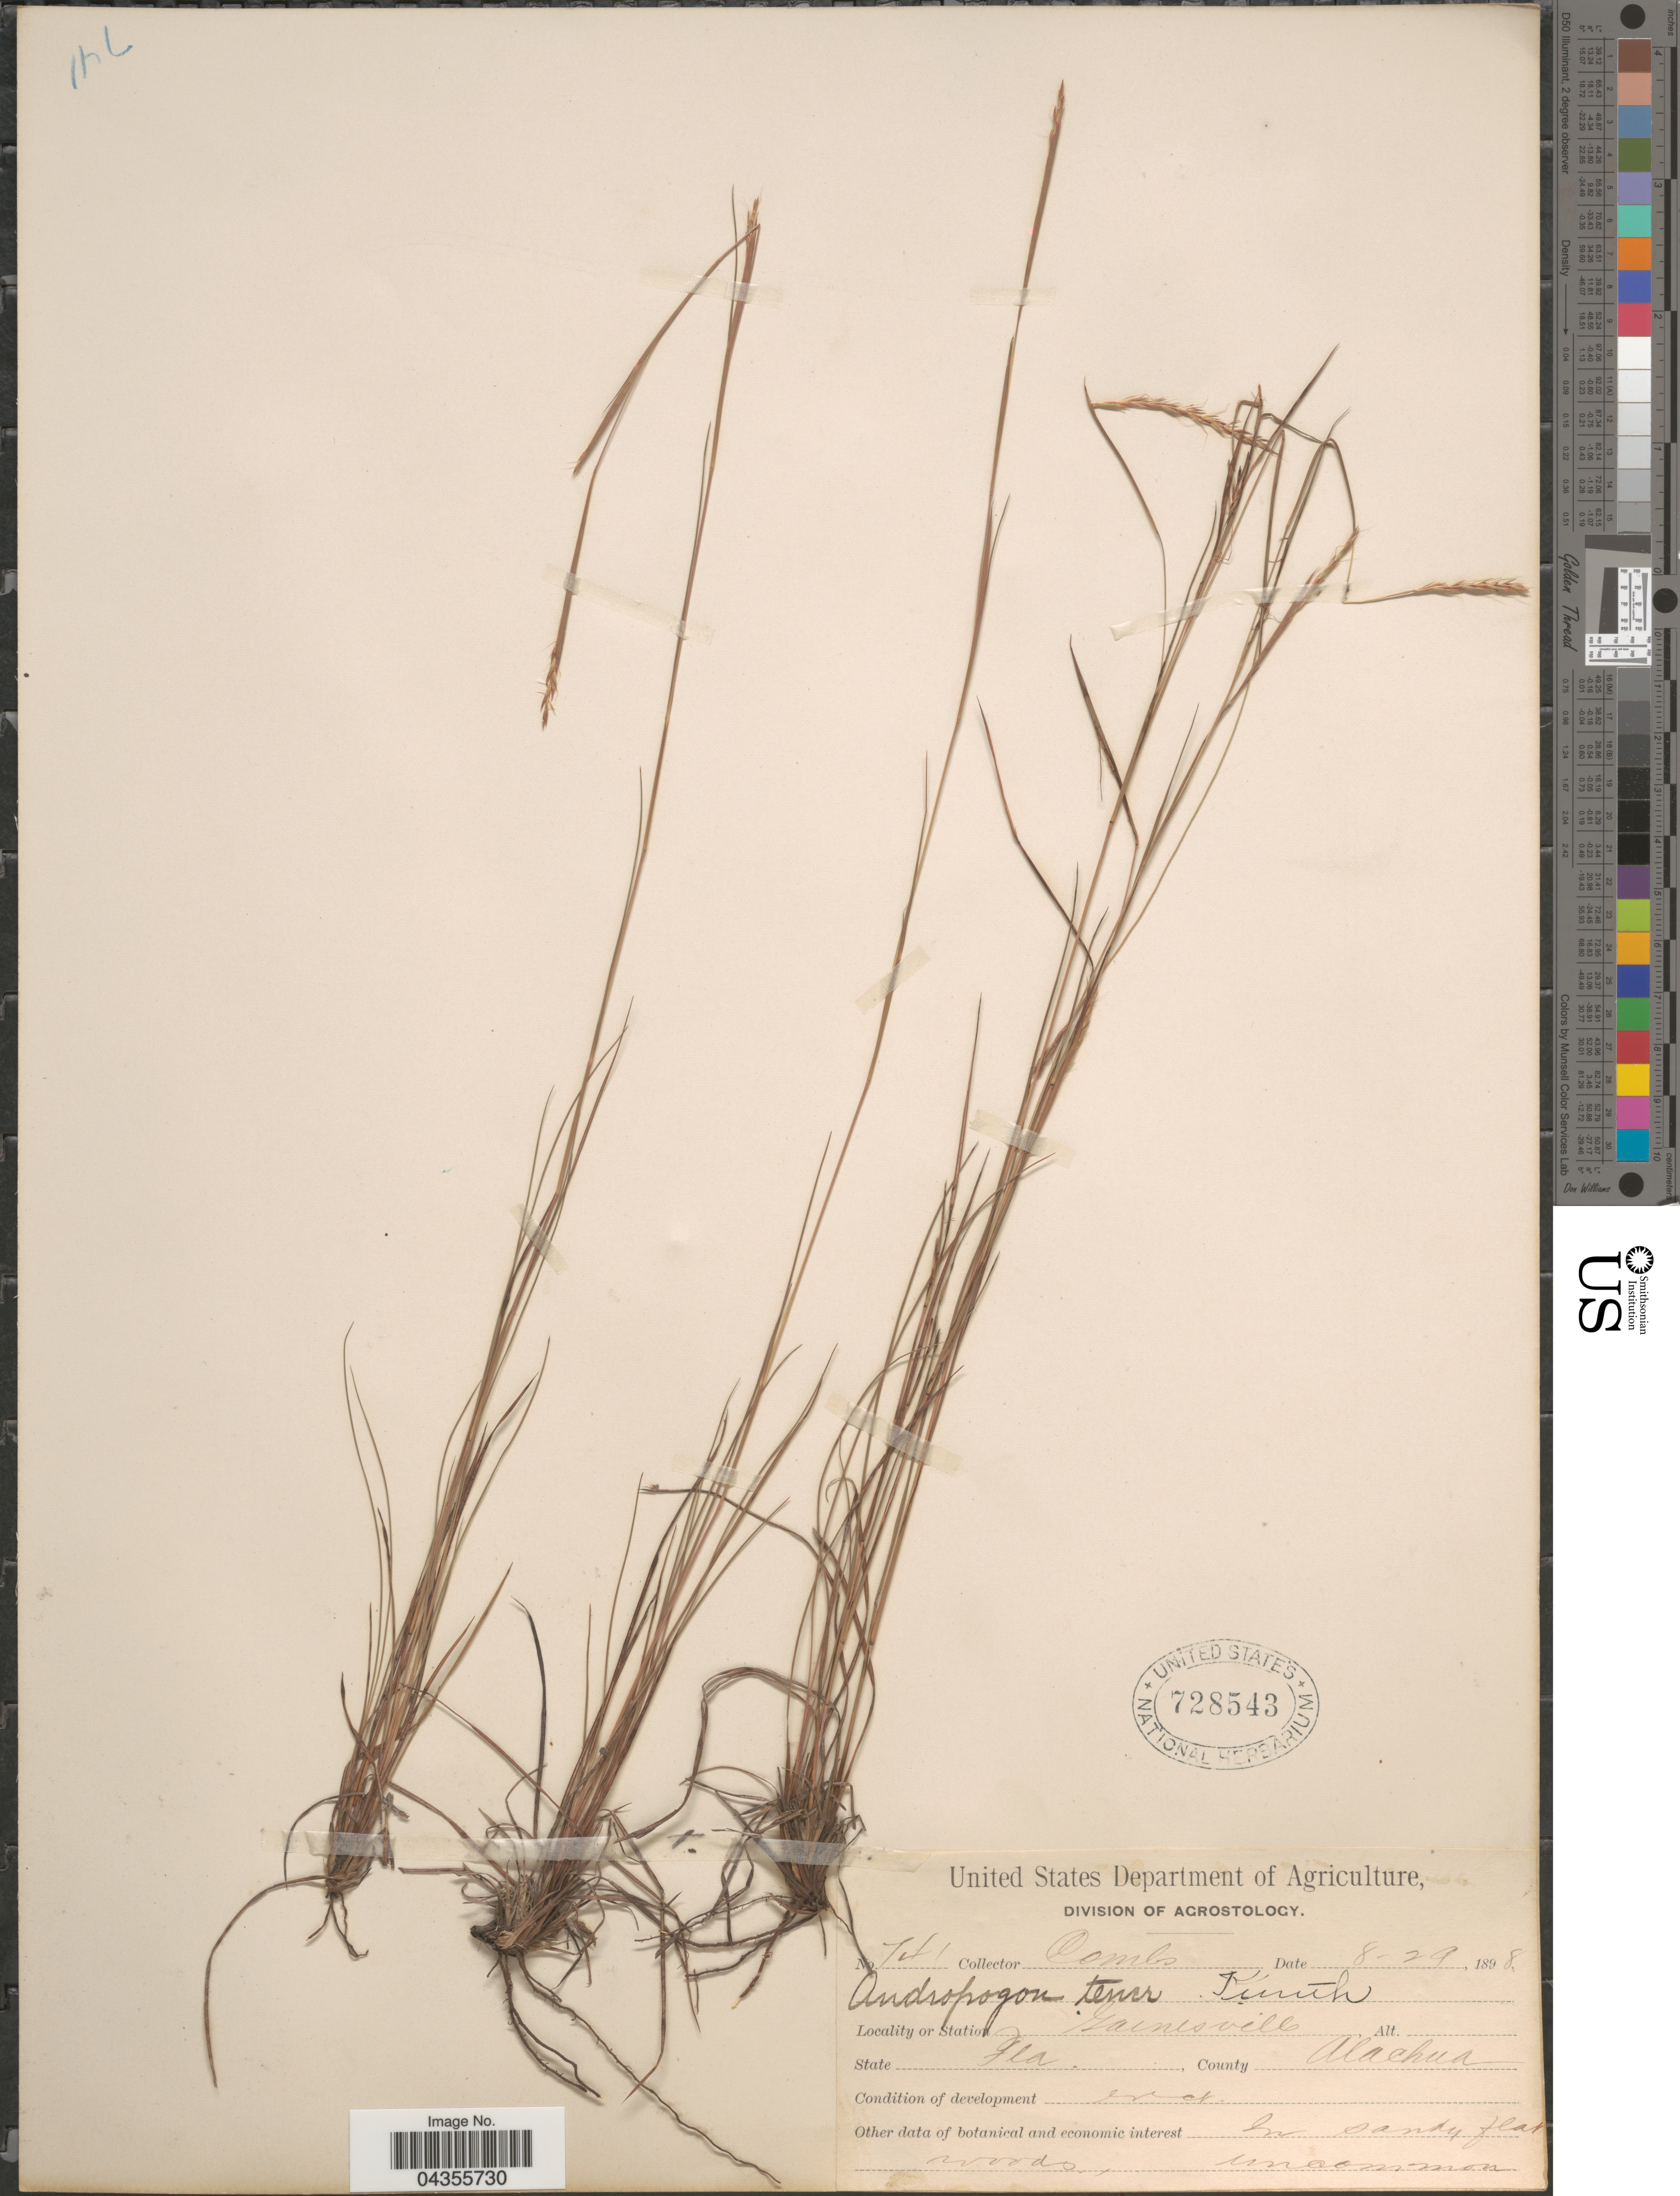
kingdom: Plantae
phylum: Tracheophyta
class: Liliopsida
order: Poales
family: Poaceae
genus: Schizachyrium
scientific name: Schizachyrium tenerum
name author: Nees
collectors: -. Combs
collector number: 741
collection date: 1898-08-29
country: United States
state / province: Florida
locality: Gainesville. County Alachua.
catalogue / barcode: US 728543